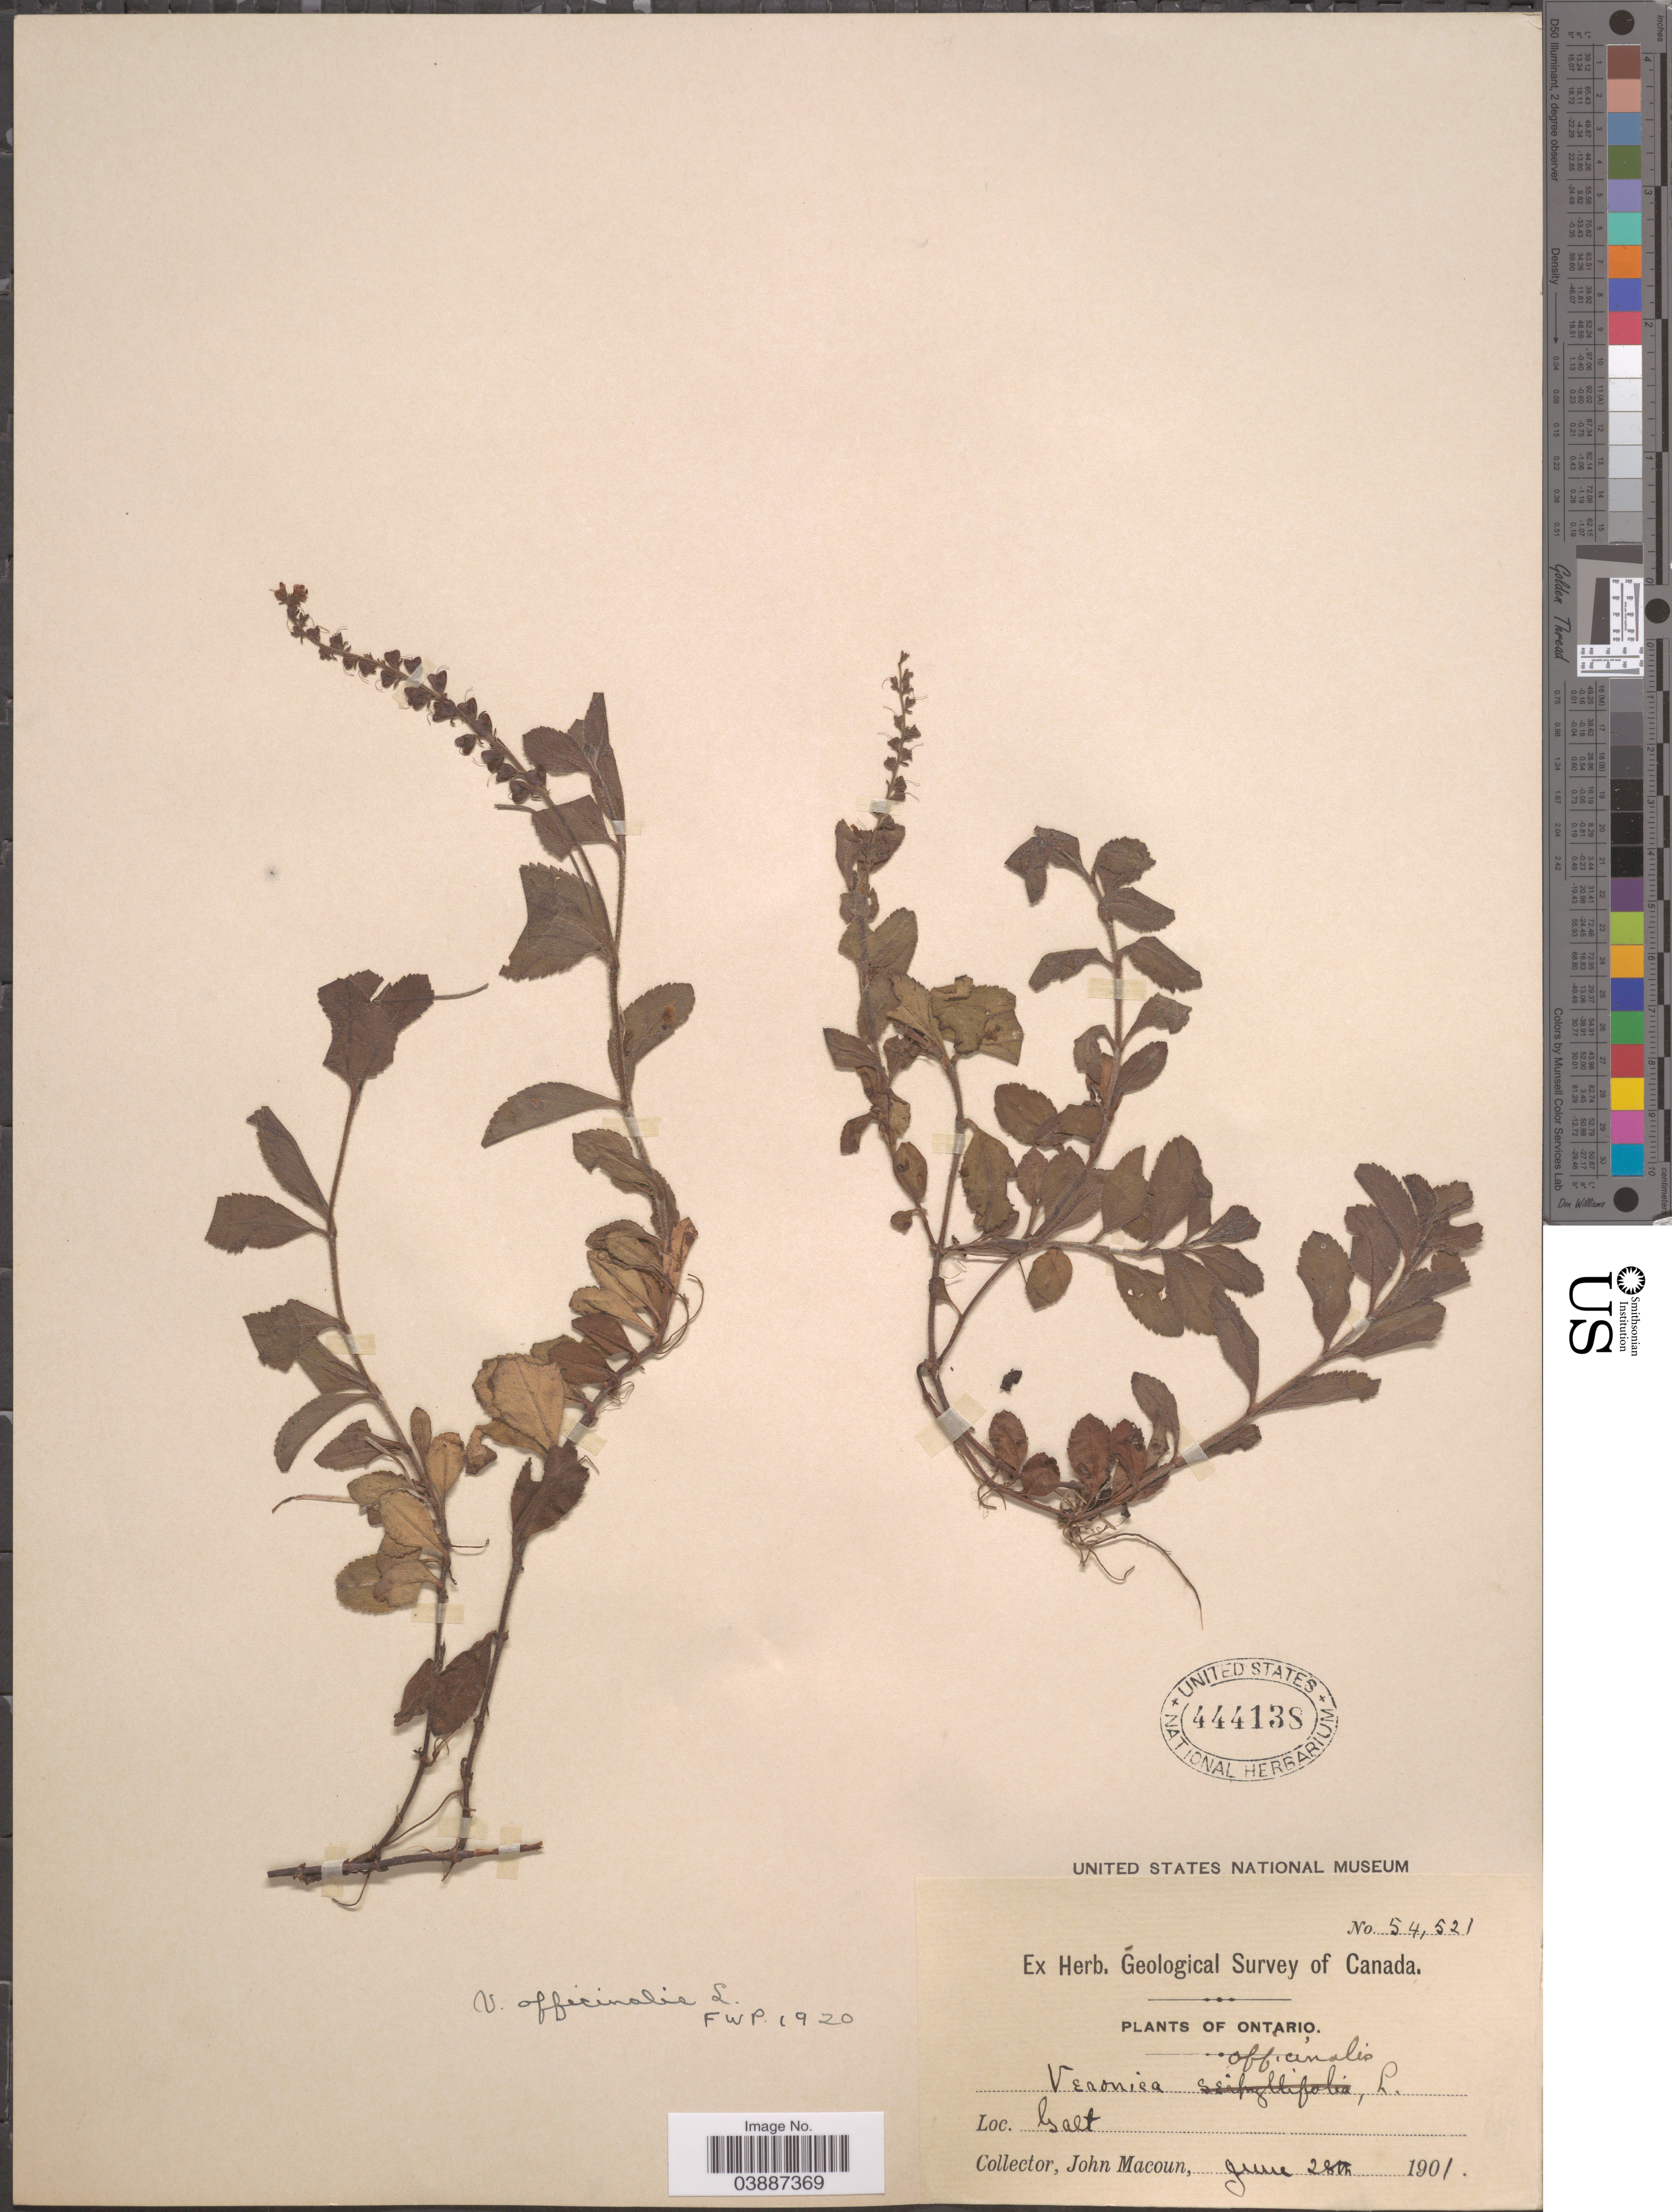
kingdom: Plantae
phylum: Tracheophyta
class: Magnoliopsida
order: Lamiales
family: Plantaginaceae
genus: Veronica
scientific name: Veronica officinalis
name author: L.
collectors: J. Macoun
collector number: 54521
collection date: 1901-06-28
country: Canada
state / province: Ontario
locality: Galt.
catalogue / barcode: US 444138